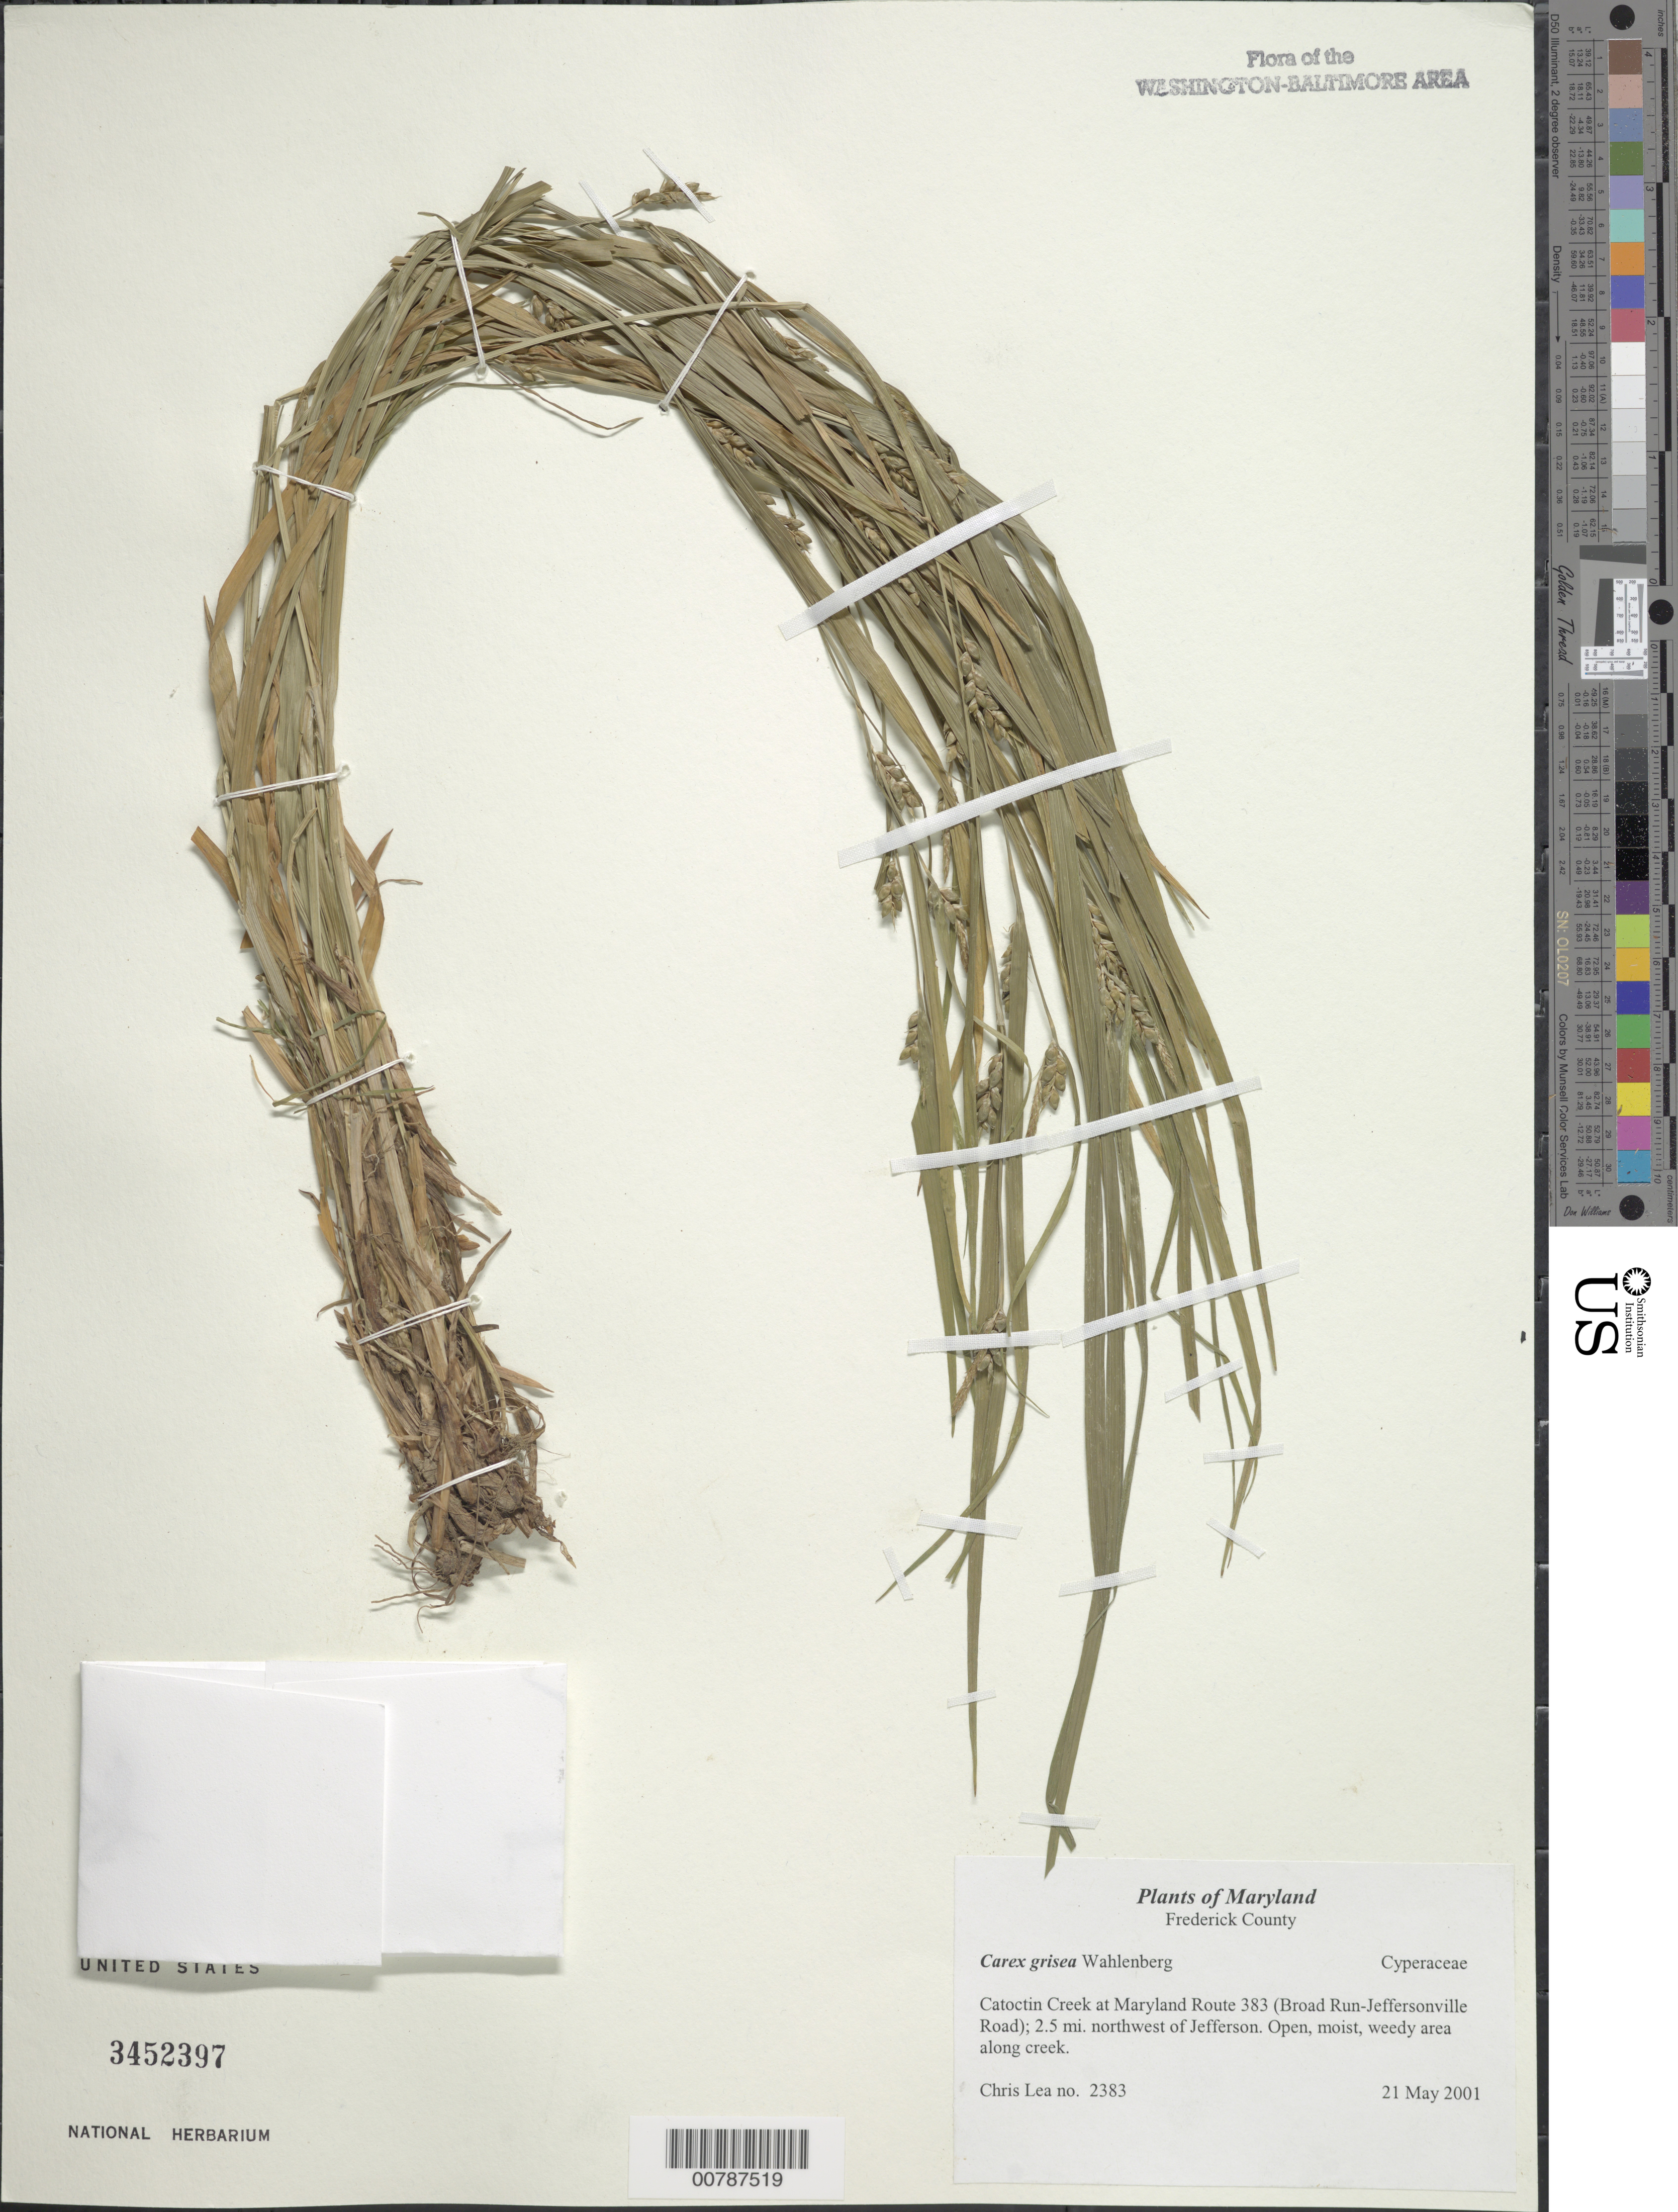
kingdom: Plantae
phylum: Tracheophyta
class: Liliopsida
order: Poales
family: Cyperaceae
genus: Carex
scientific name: Carex grisea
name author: Wahlenb.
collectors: C. Lea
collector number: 2383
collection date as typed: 21 May 2001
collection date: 2001-05-21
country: United States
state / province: Maryland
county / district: Frederick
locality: Catoctin Creek at Maryland Route 383 (Broad Run - Jeffersonville Road); 2.5 mi. northwest of Jefferson.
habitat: Open, moist, weedy area along creek.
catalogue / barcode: US 3452397